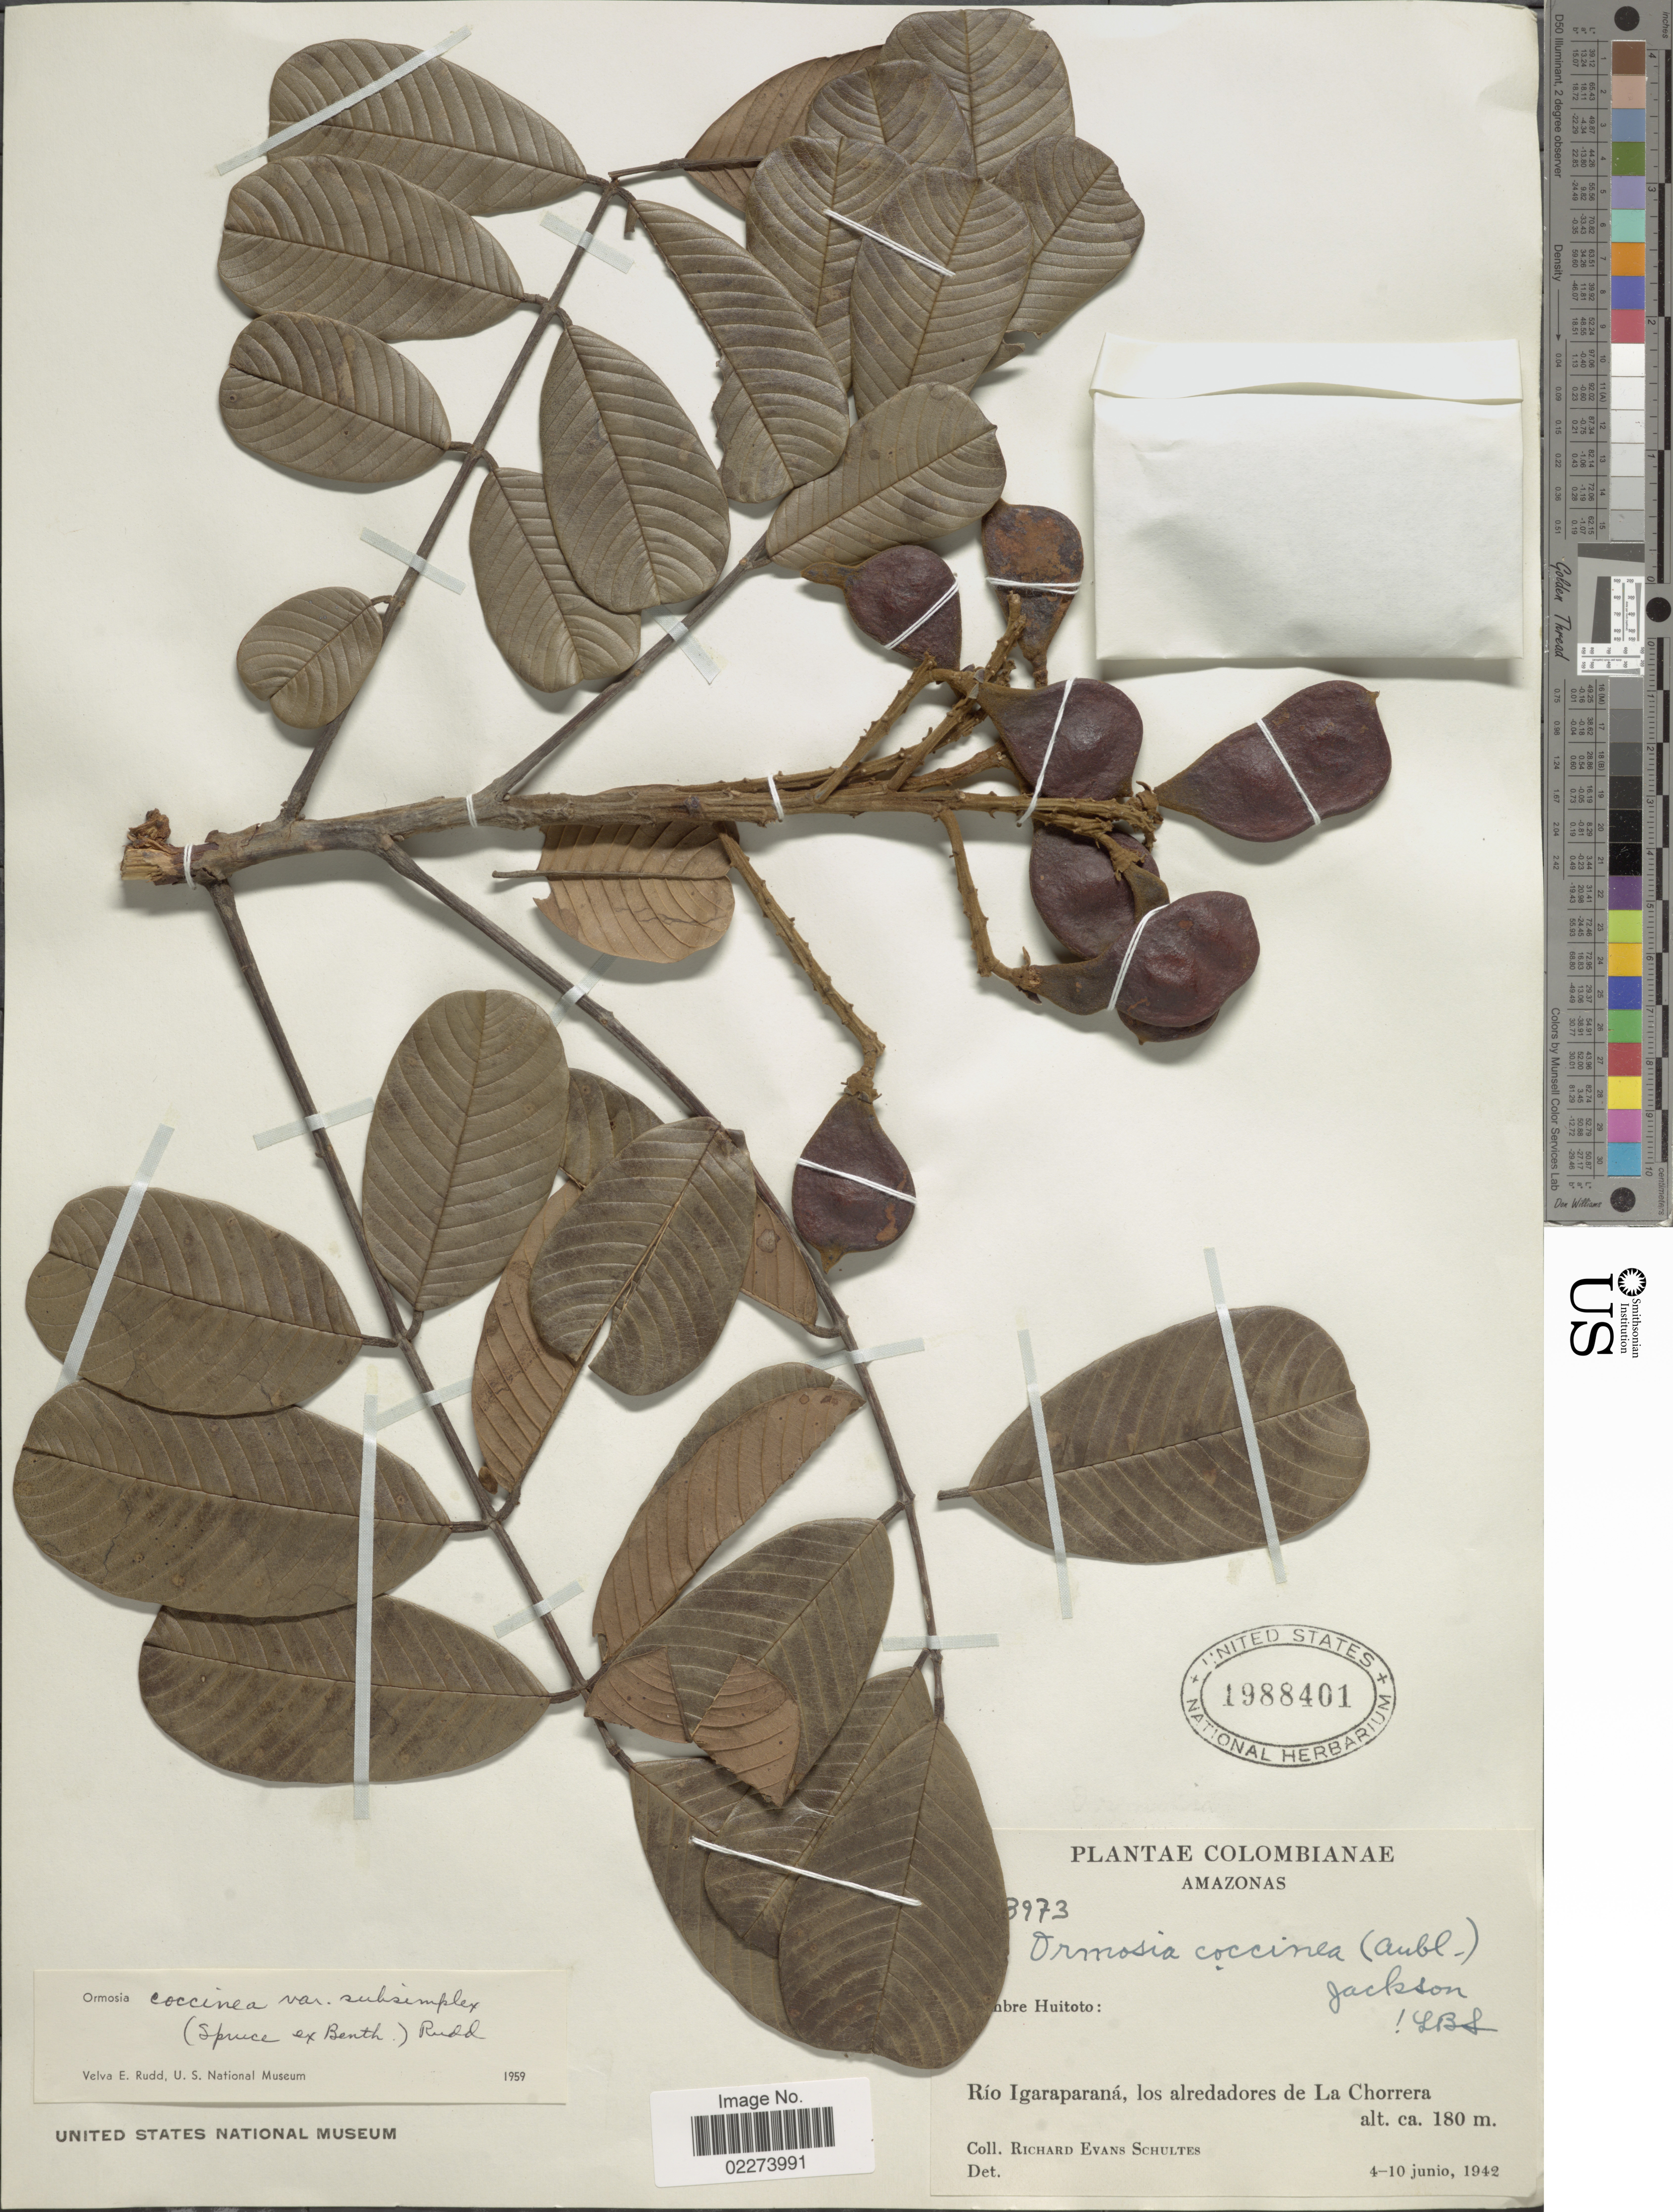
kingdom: Plantae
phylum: Tracheophyta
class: Magnoliopsida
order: Fabales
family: Fabaceae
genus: Ormosia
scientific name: Ormosia coccinea var. subsimplex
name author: (Spruce ex Benth.) Rudd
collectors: R. E. Schultes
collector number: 3973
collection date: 1942-06-04/1942-06-10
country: Colombia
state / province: Amazônas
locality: Amazonas, Rio Igaraparana, los alrededores de La Chorrera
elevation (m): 180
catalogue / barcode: US 1988401